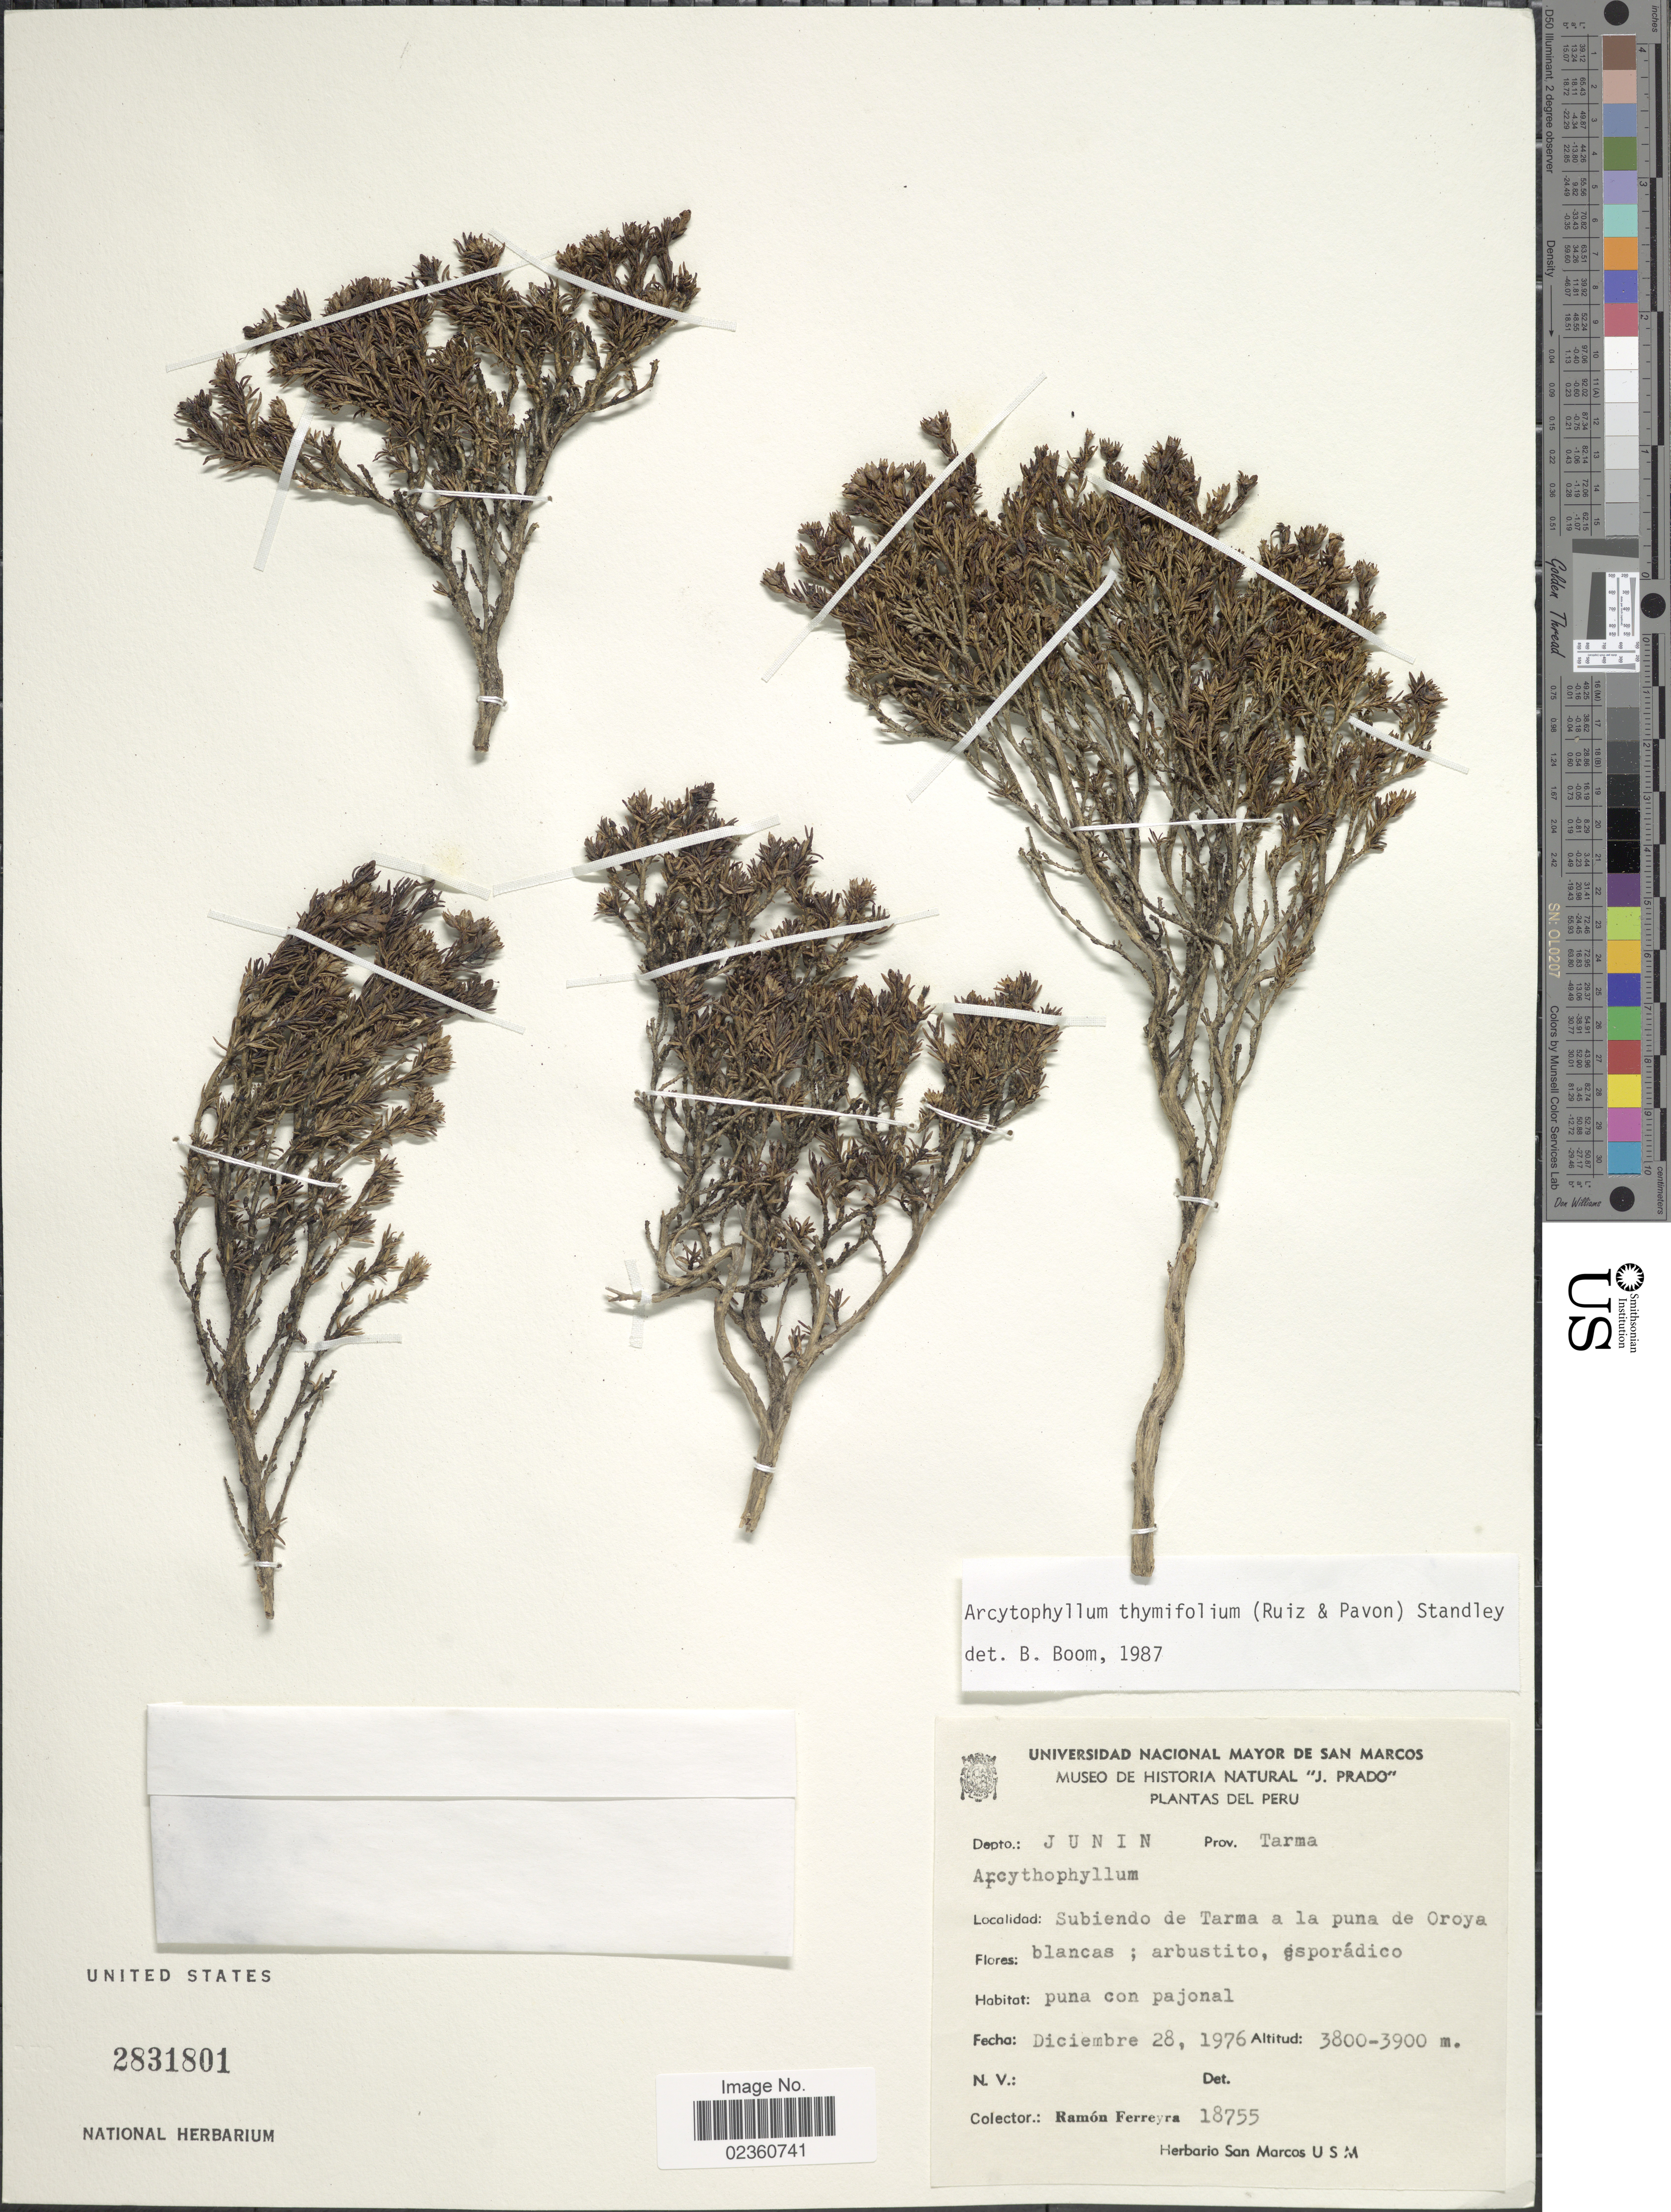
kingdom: Plantae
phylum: Tracheophyta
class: Magnoliopsida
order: Gentianales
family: Rubiaceae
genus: Arcytophyllum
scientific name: Arcytophyllum thymifolium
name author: (Ruiz & Pav.) Standl.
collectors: R. A. Ferreyra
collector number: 18755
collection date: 1976-12-28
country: Peru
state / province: Junín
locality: Depto Junin, Prov. Tarma, Subiendo de Tarma a la puna de Oroya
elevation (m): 3800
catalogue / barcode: US 2831801